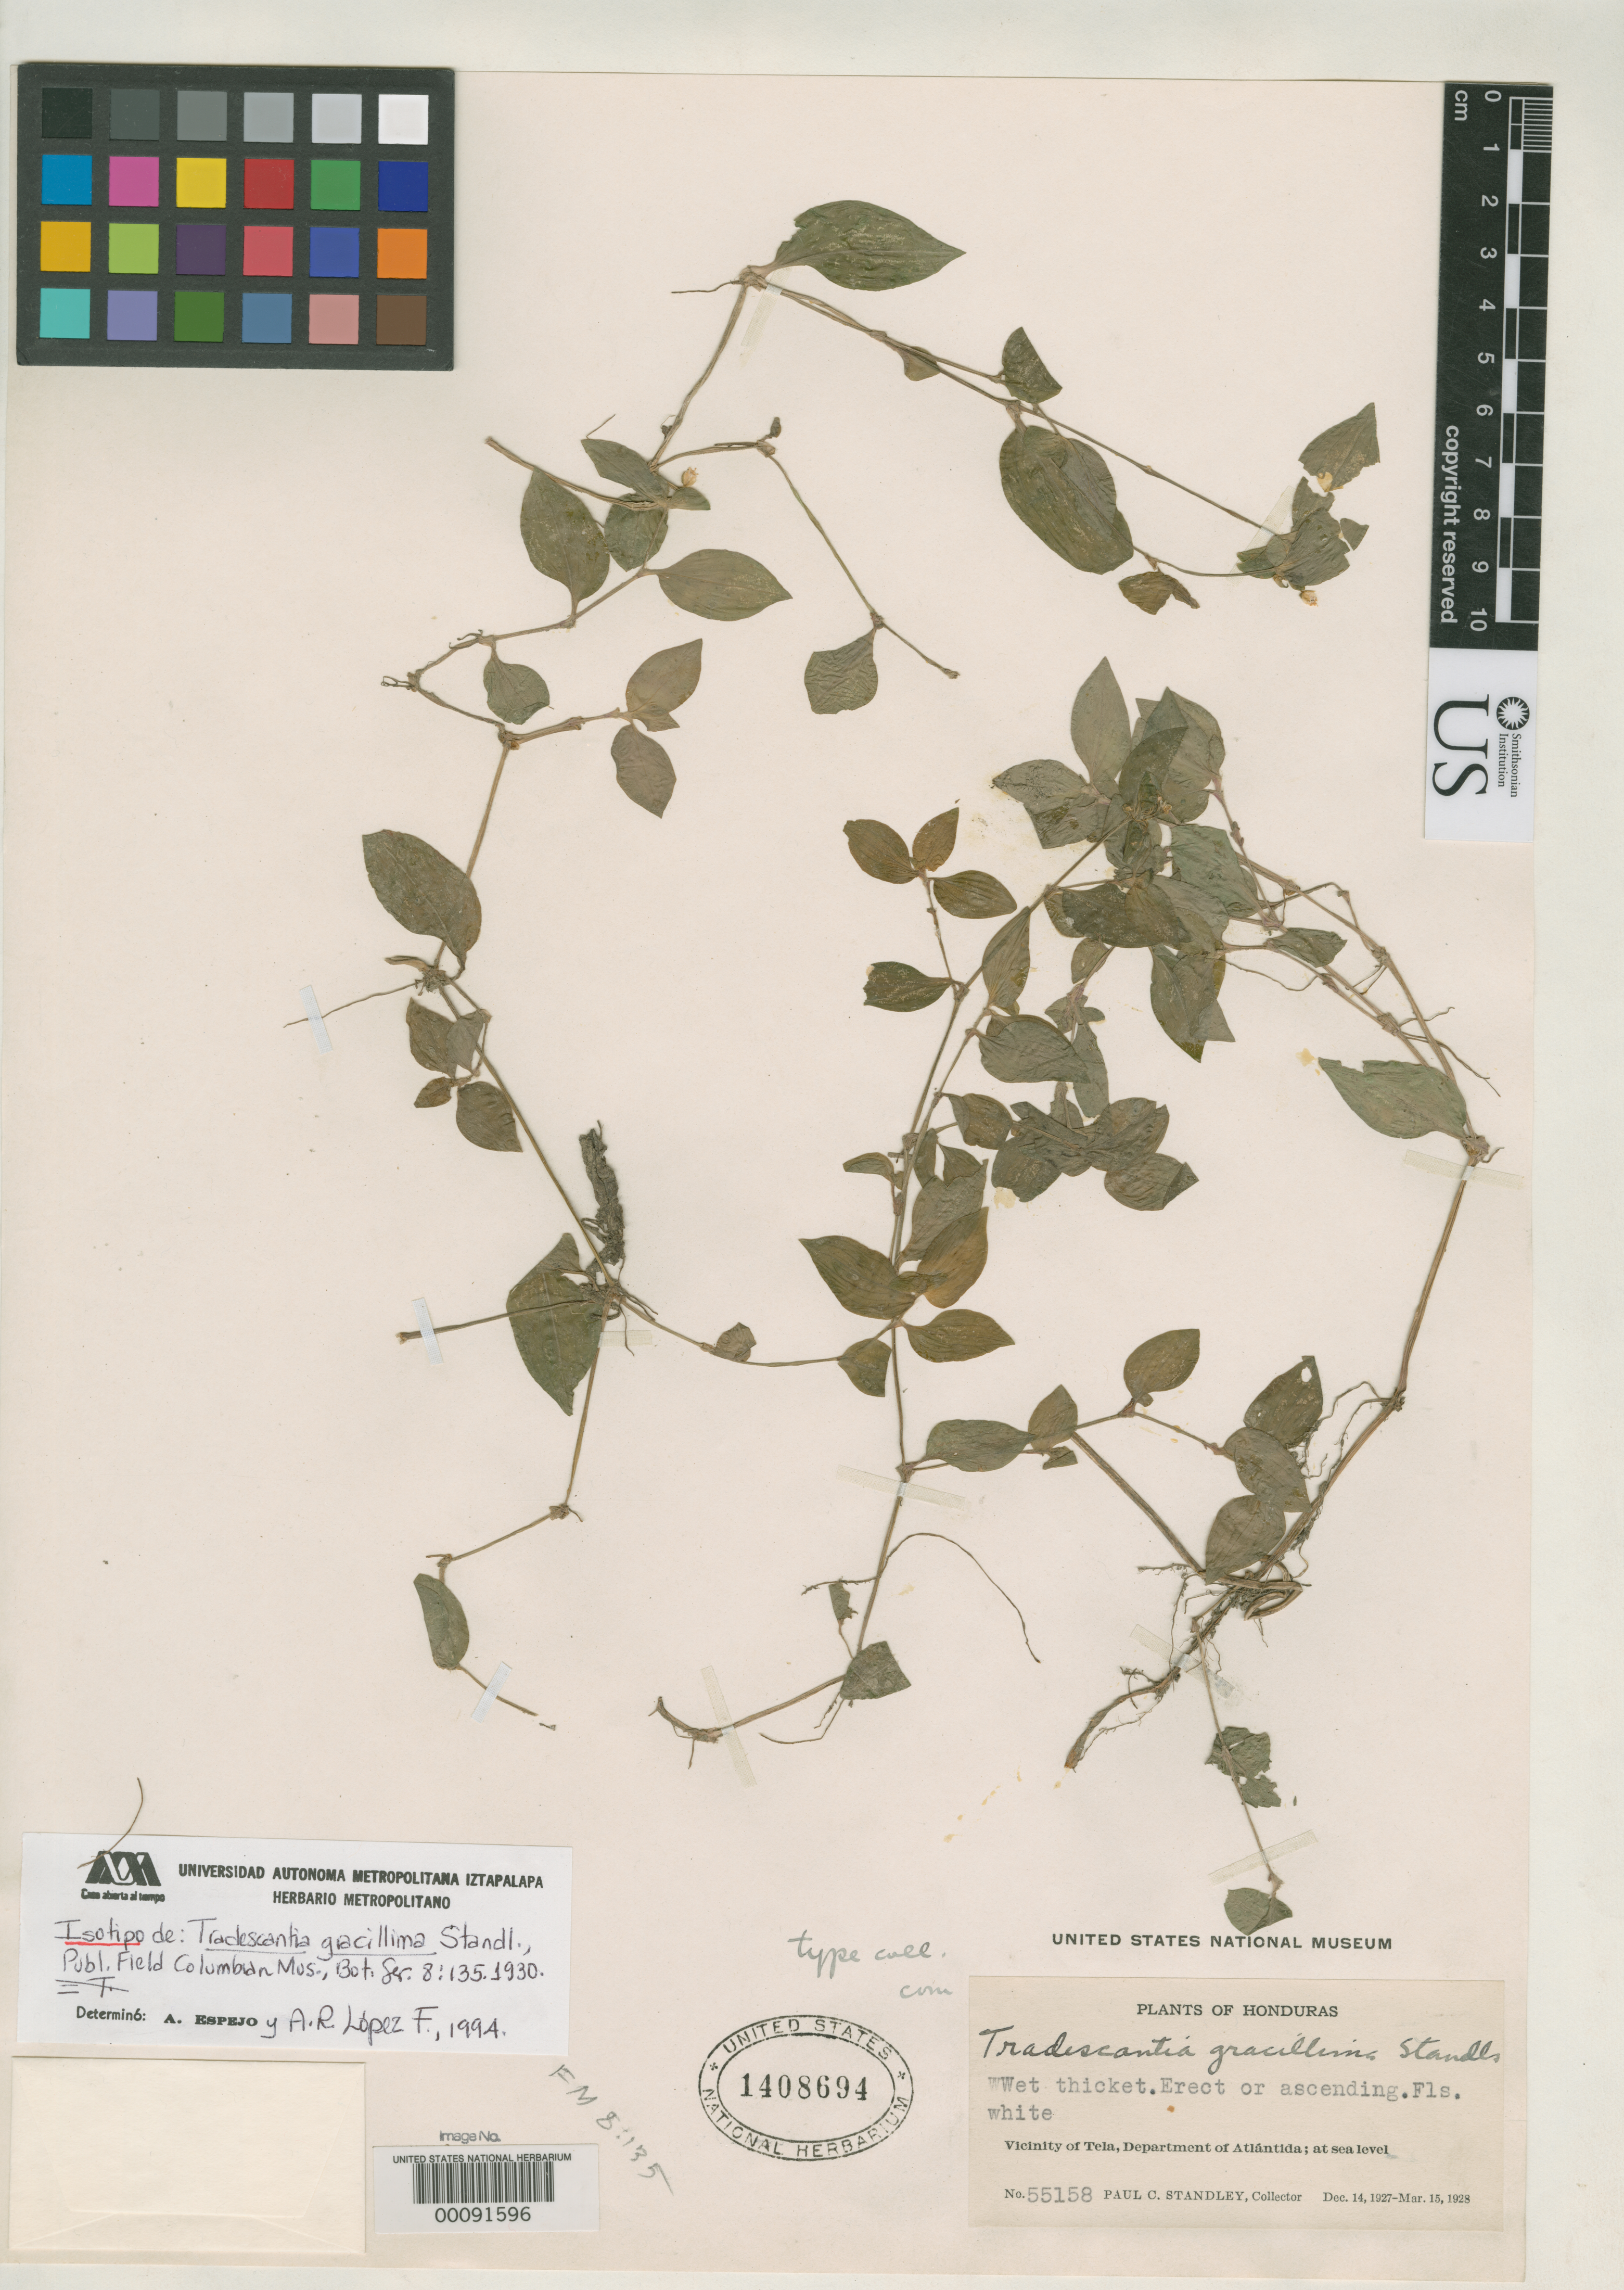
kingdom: Plantae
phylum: Tracheophyta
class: Liliopsida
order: Commelinales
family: Commelinaceae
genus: Tradescantia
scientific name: Tradescantia gracillima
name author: Standl.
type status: Isotype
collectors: P. C. Standley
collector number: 55158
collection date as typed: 14 Dec 1927 to 15 Mar 1928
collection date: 1927-12-14/1928-03-15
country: Honduras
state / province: Atlántida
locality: Vicinity of Tela, at sea level.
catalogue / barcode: US 1408694